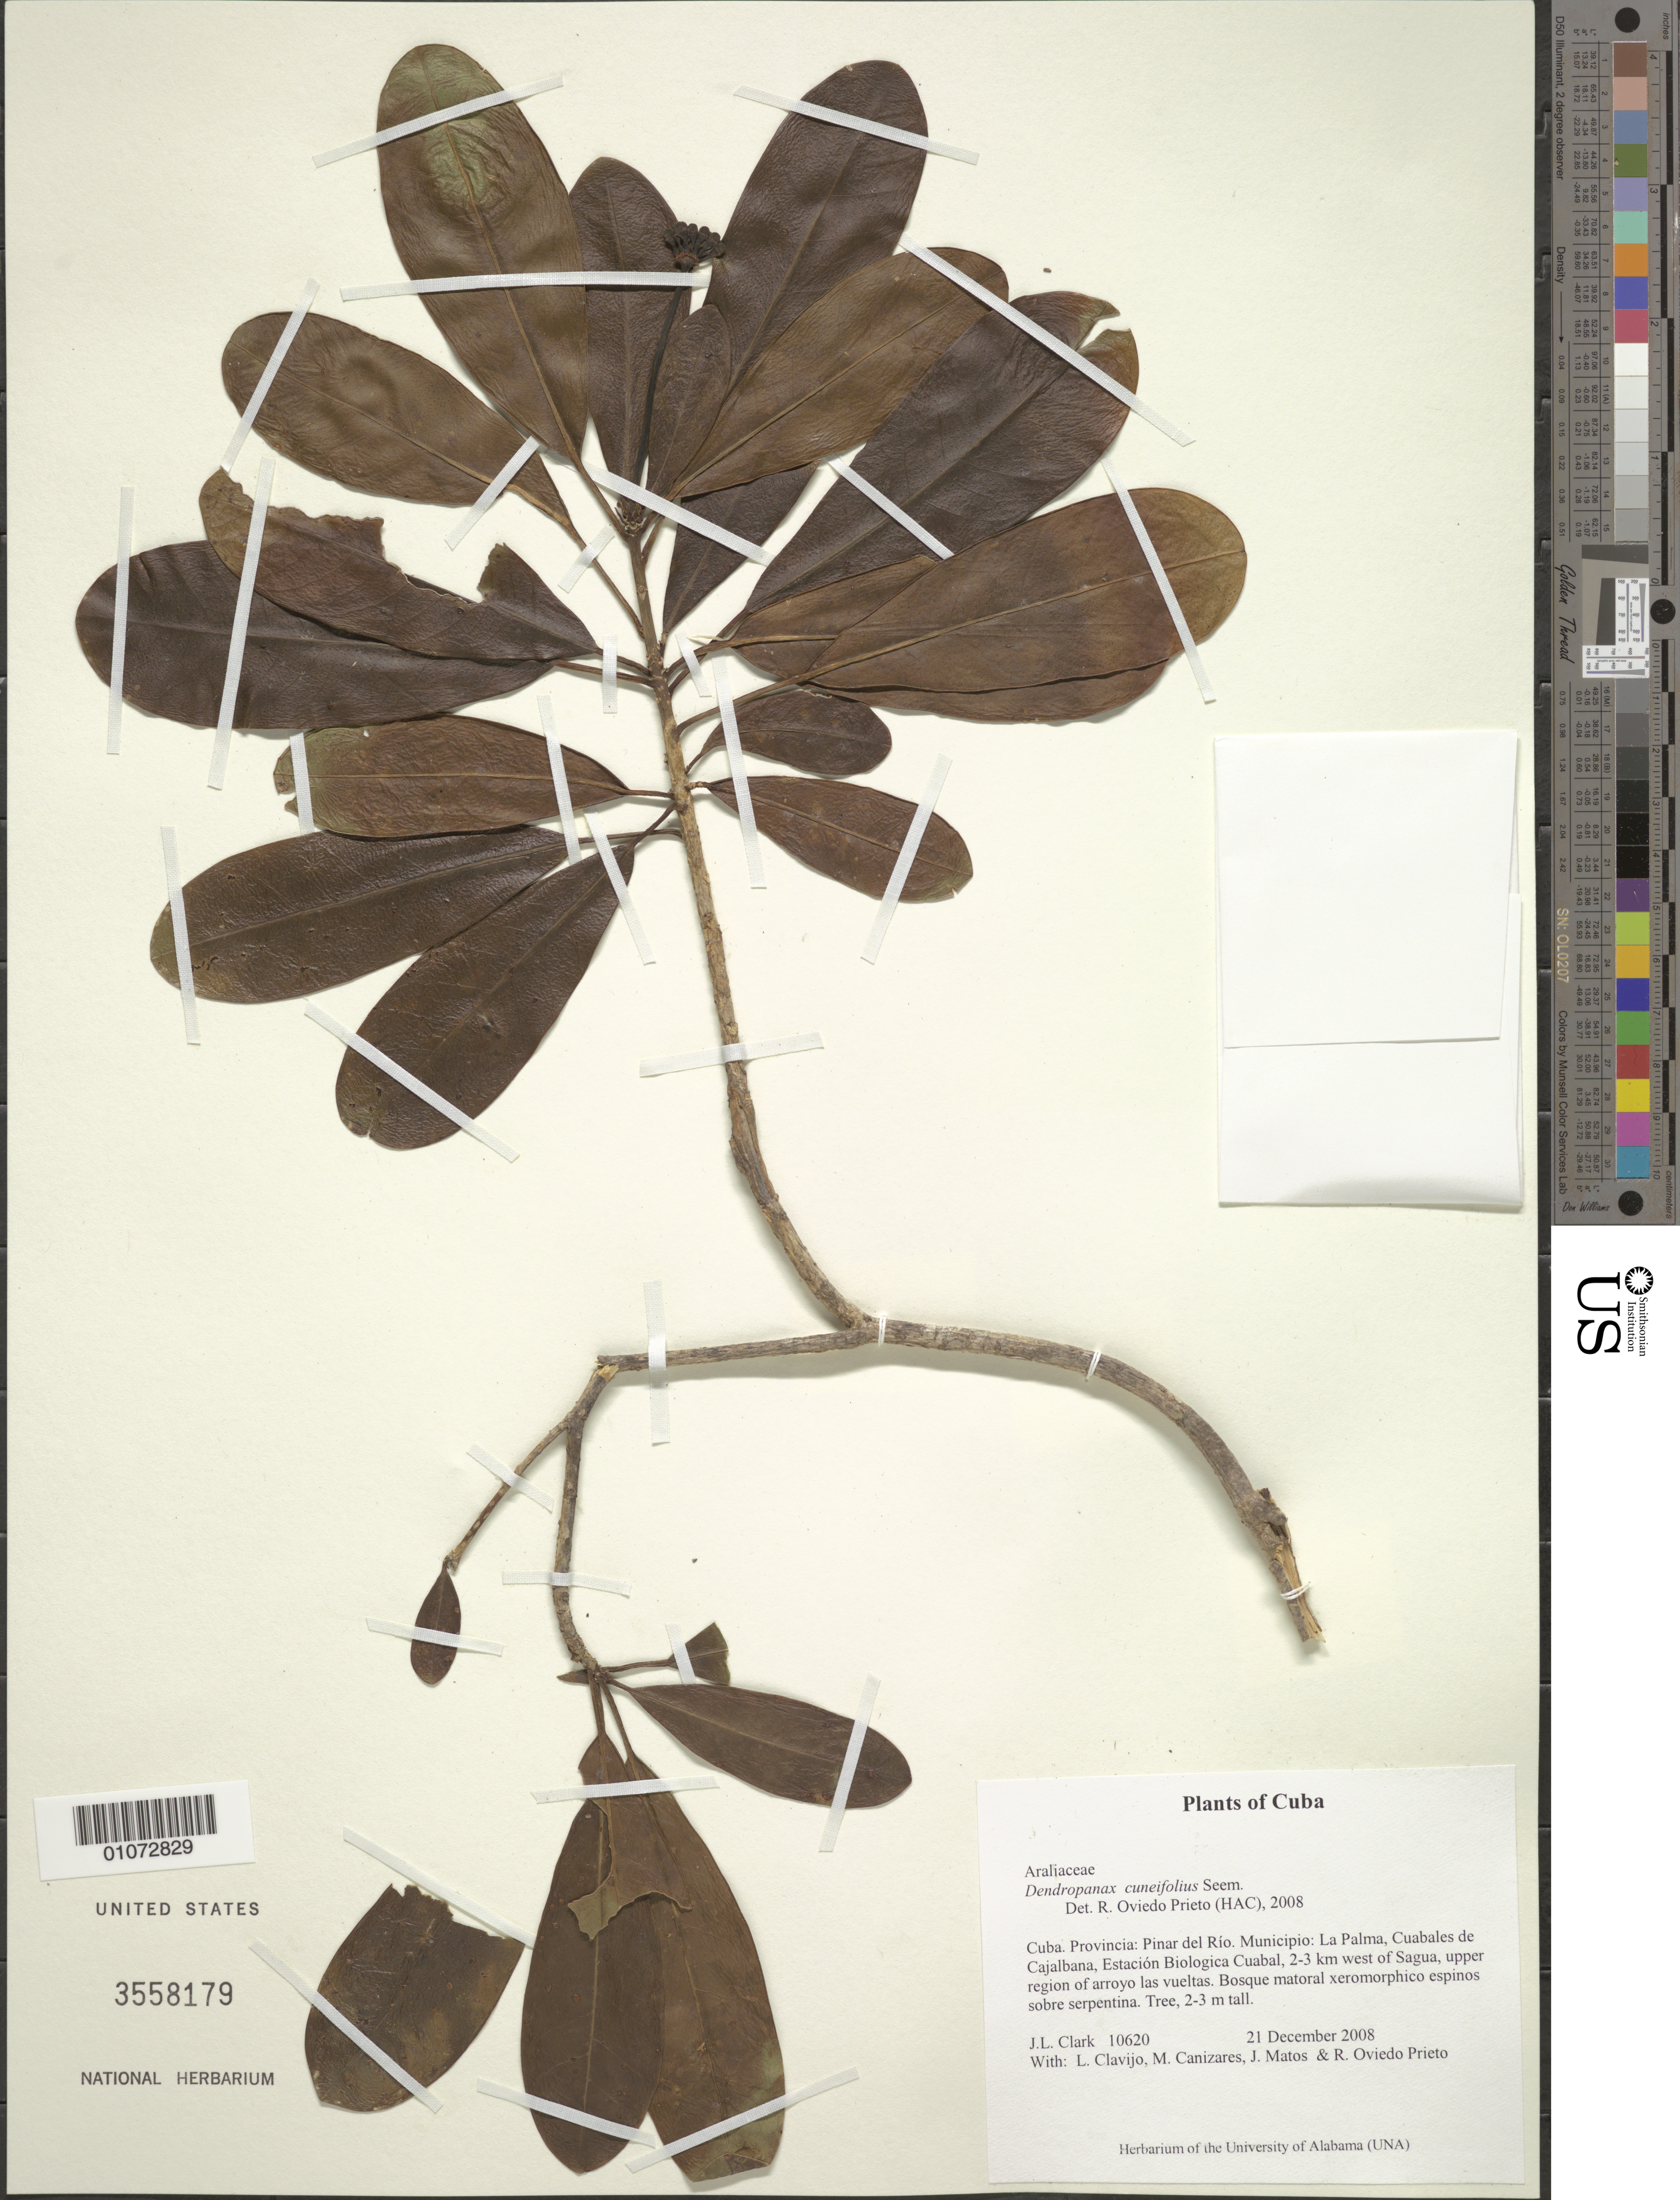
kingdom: Plantae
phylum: Tracheophyta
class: Magnoliopsida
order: Apiales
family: Araliaceae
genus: Dendropanax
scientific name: Dendropanax cuneifolius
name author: (C. Wright ex Griseb.) Seem.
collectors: J. L. Clark, L. Clavijo, M. Canizares, J. Matos & R. Oviedo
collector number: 10620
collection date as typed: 21 Dec 2008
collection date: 2008-12-21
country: Cuba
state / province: Pinar del Rio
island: Cuba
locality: Municipality: La Palma, Cuabales de Cajalbana, Estacion Biologica Cuabal 2-3 km west of Sagua, upper region of arroyo las vueltas (stream laps) Thorny xeromorphic forest on serpentine soil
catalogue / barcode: US 3558179